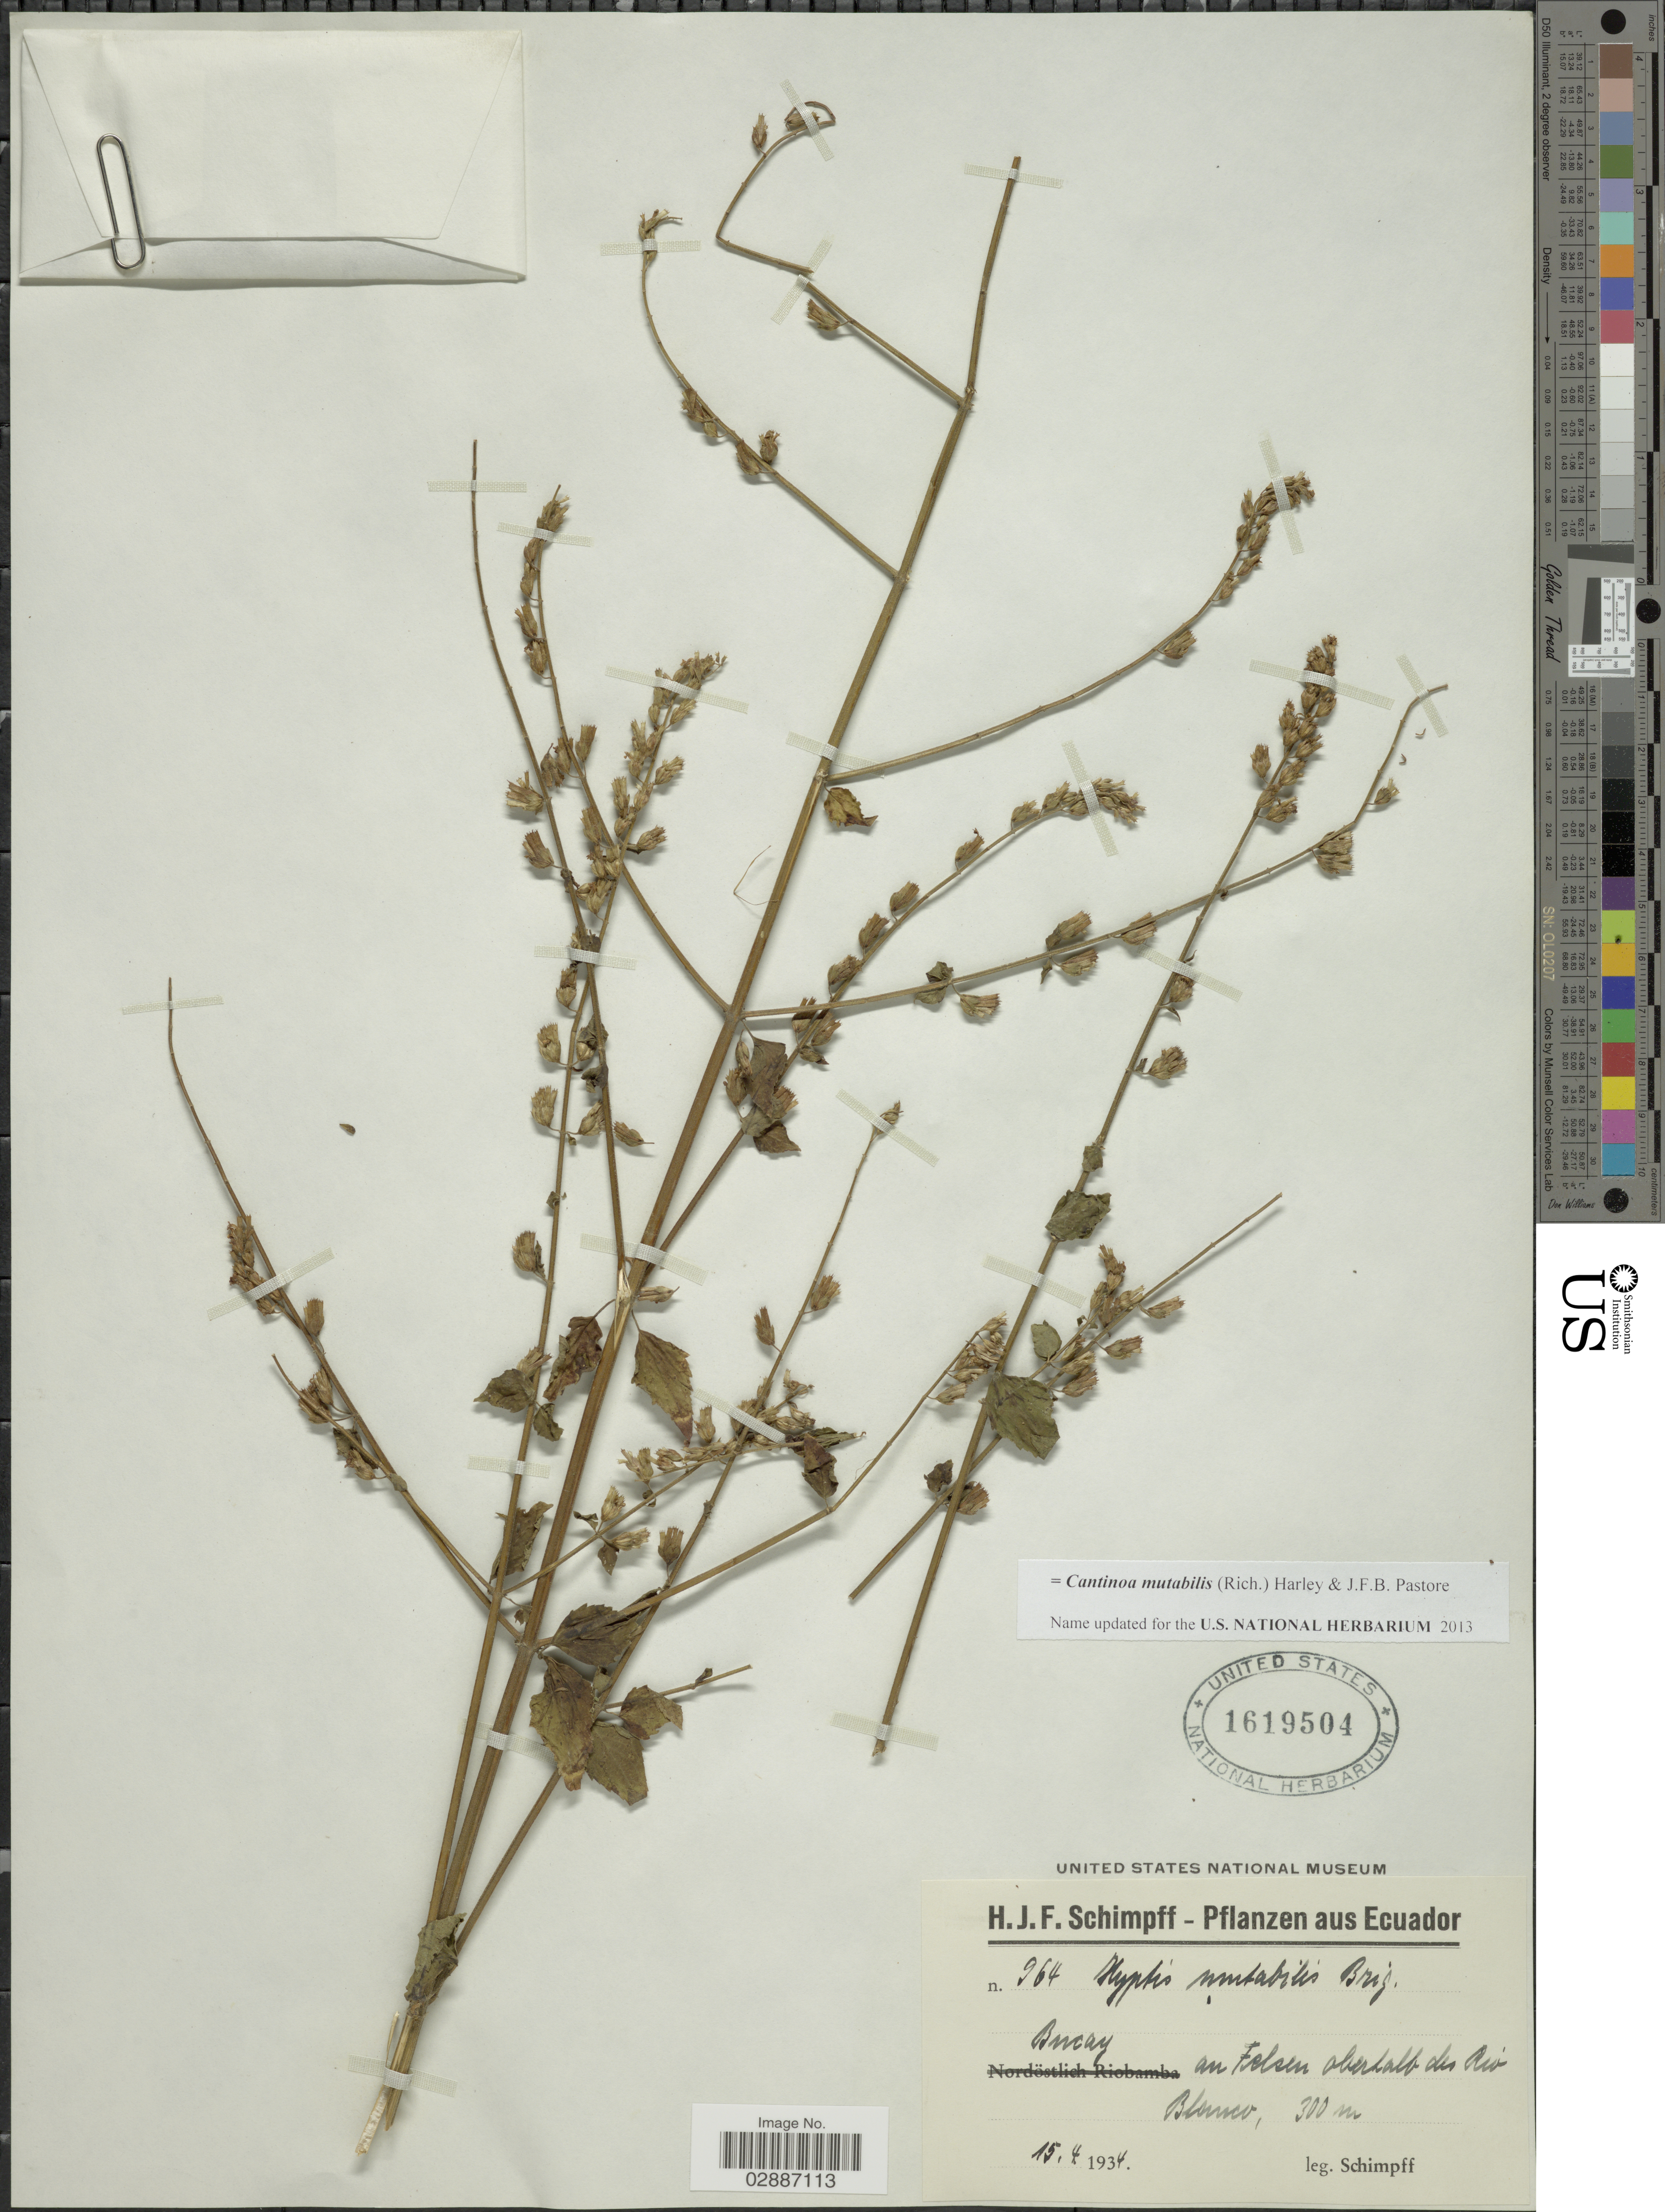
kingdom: Plantae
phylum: Tracheophyta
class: Magnoliopsida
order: Lamiales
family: Lamiaceae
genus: Cantinoa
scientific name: Cantinoa mutabilis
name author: (Epling) Harley & J.F.B. Pastore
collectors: H. Schimpff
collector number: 964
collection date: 1934-04-15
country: Ecuador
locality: Bucay an Felsen oberhalb des Rio Blanco.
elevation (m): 300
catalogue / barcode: US 1619504